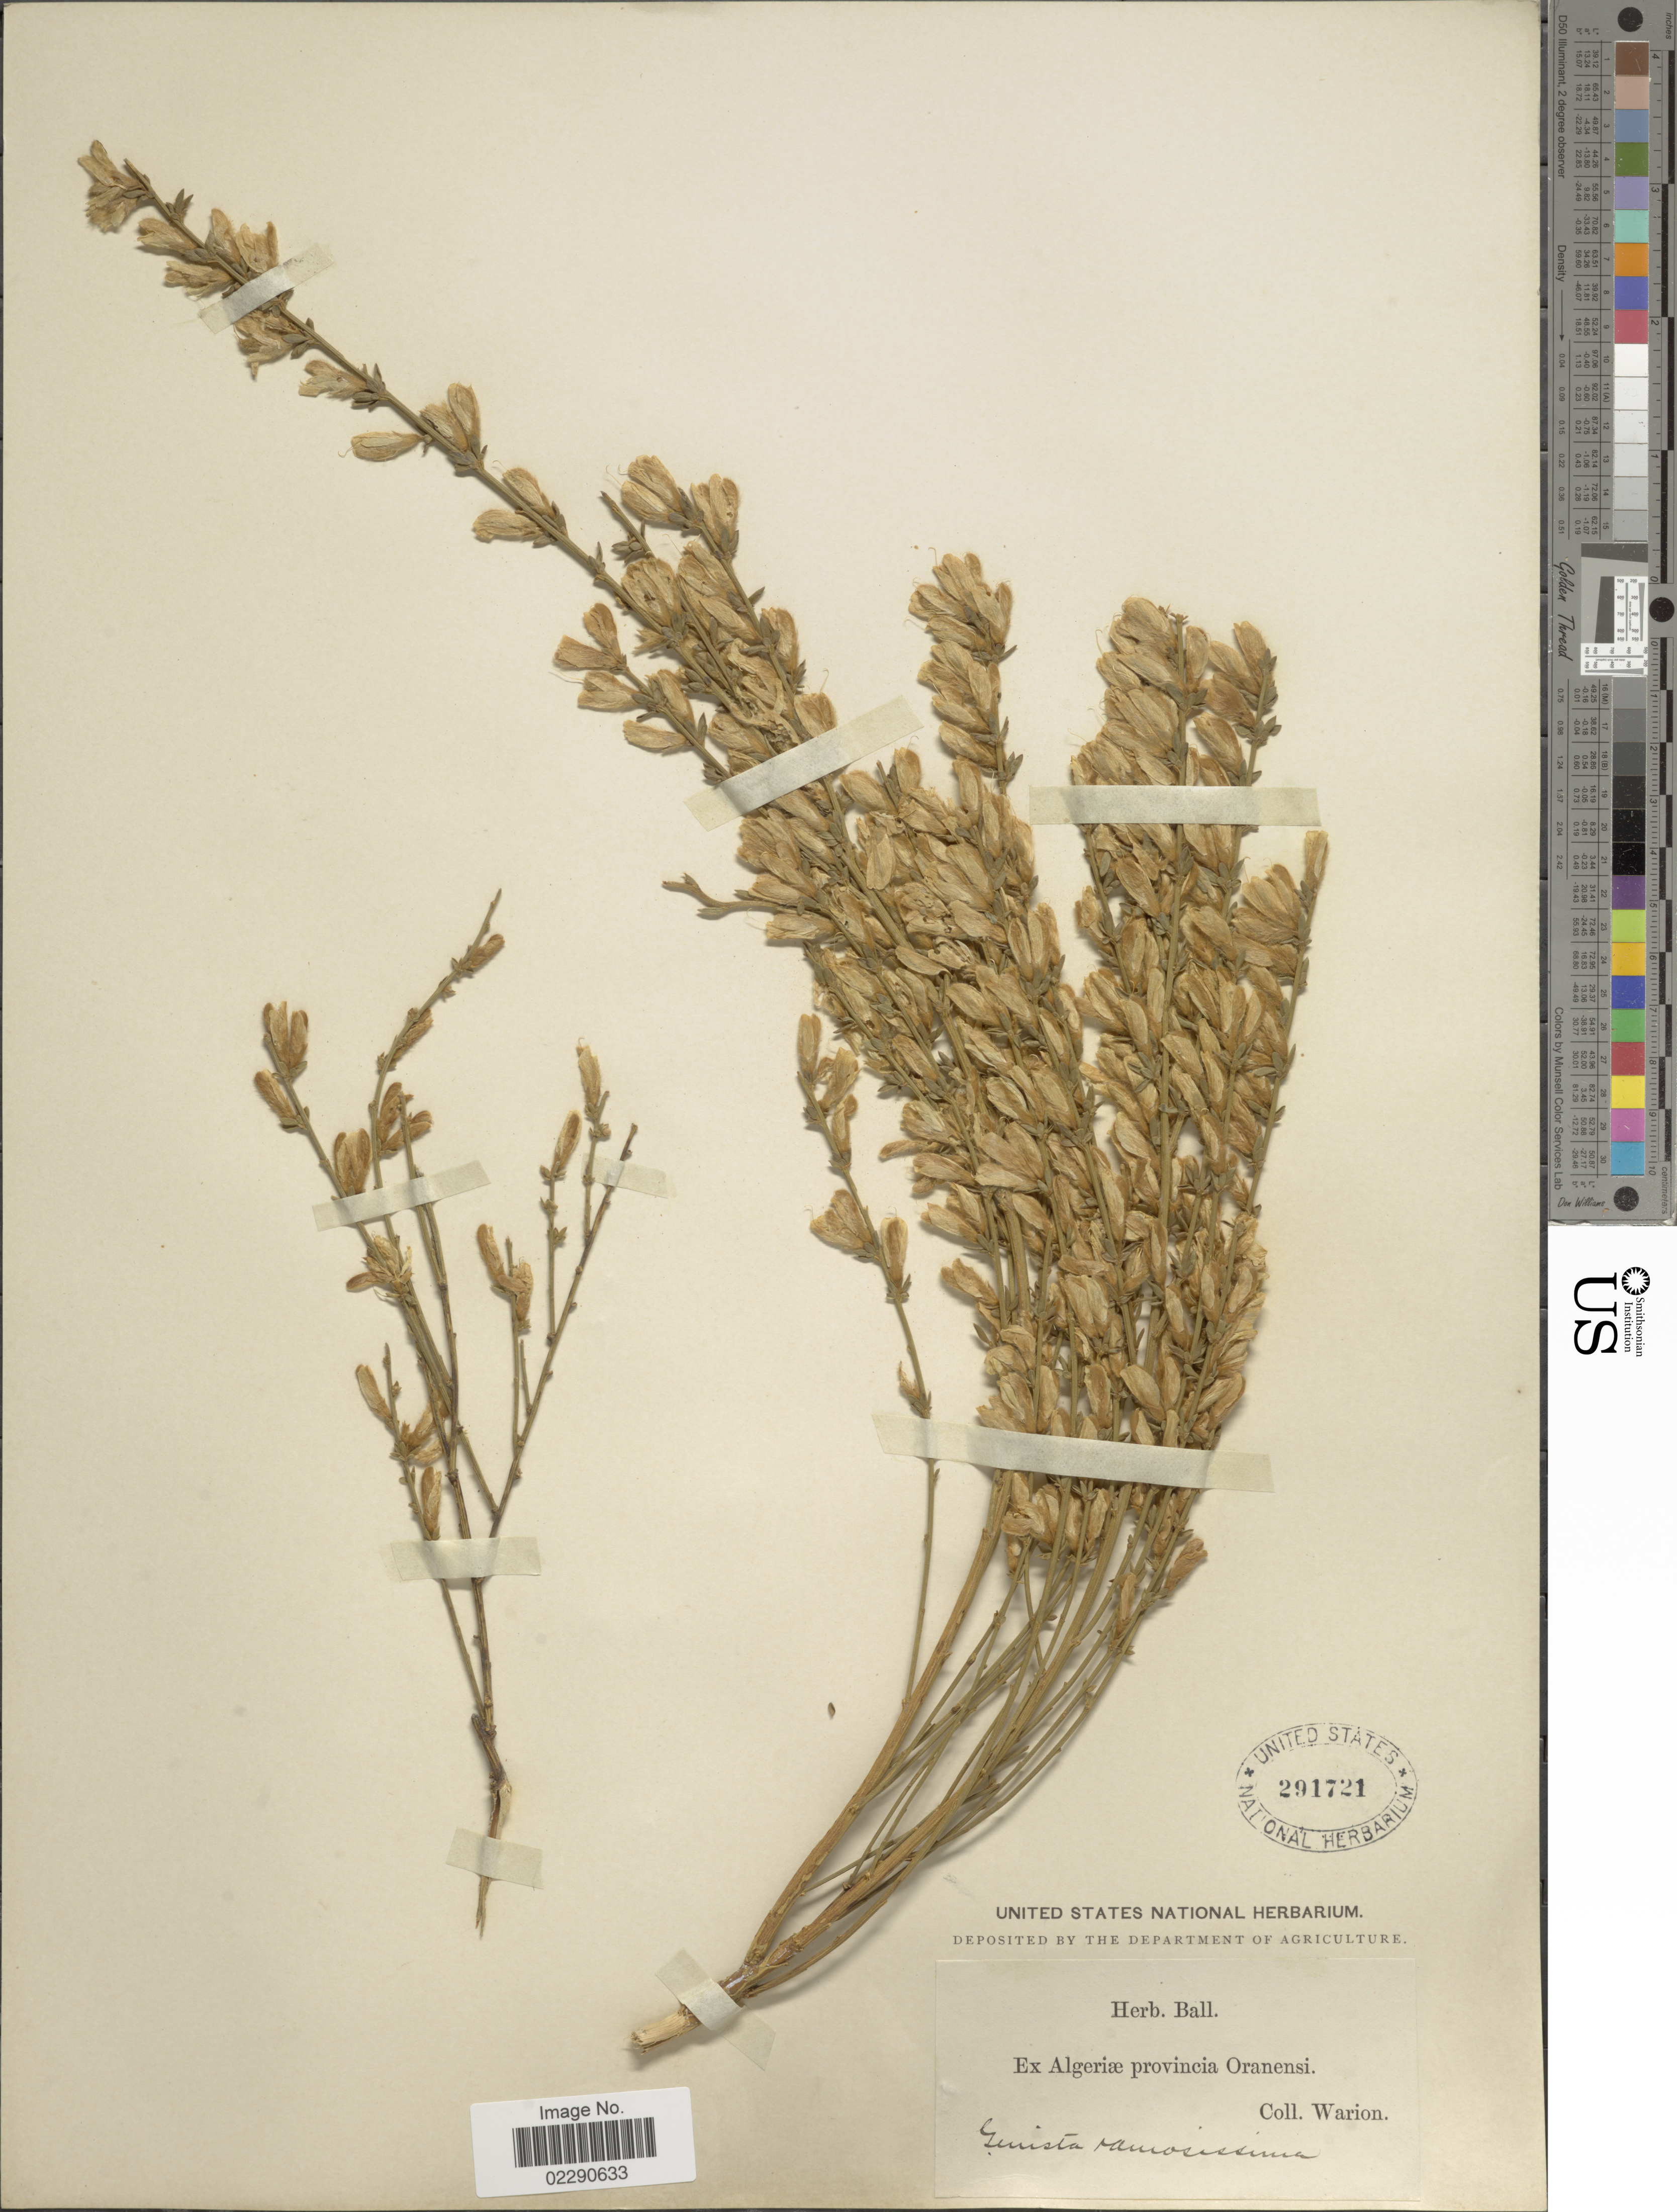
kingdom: Plantae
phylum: Tracheophyta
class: Magnoliopsida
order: Fabales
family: Fabaceae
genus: Genista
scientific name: Genista ramosissima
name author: (Desf.) Poir.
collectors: A. Warion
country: Algeria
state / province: Oran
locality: Algeriae provincia Oranensi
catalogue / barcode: US 291721